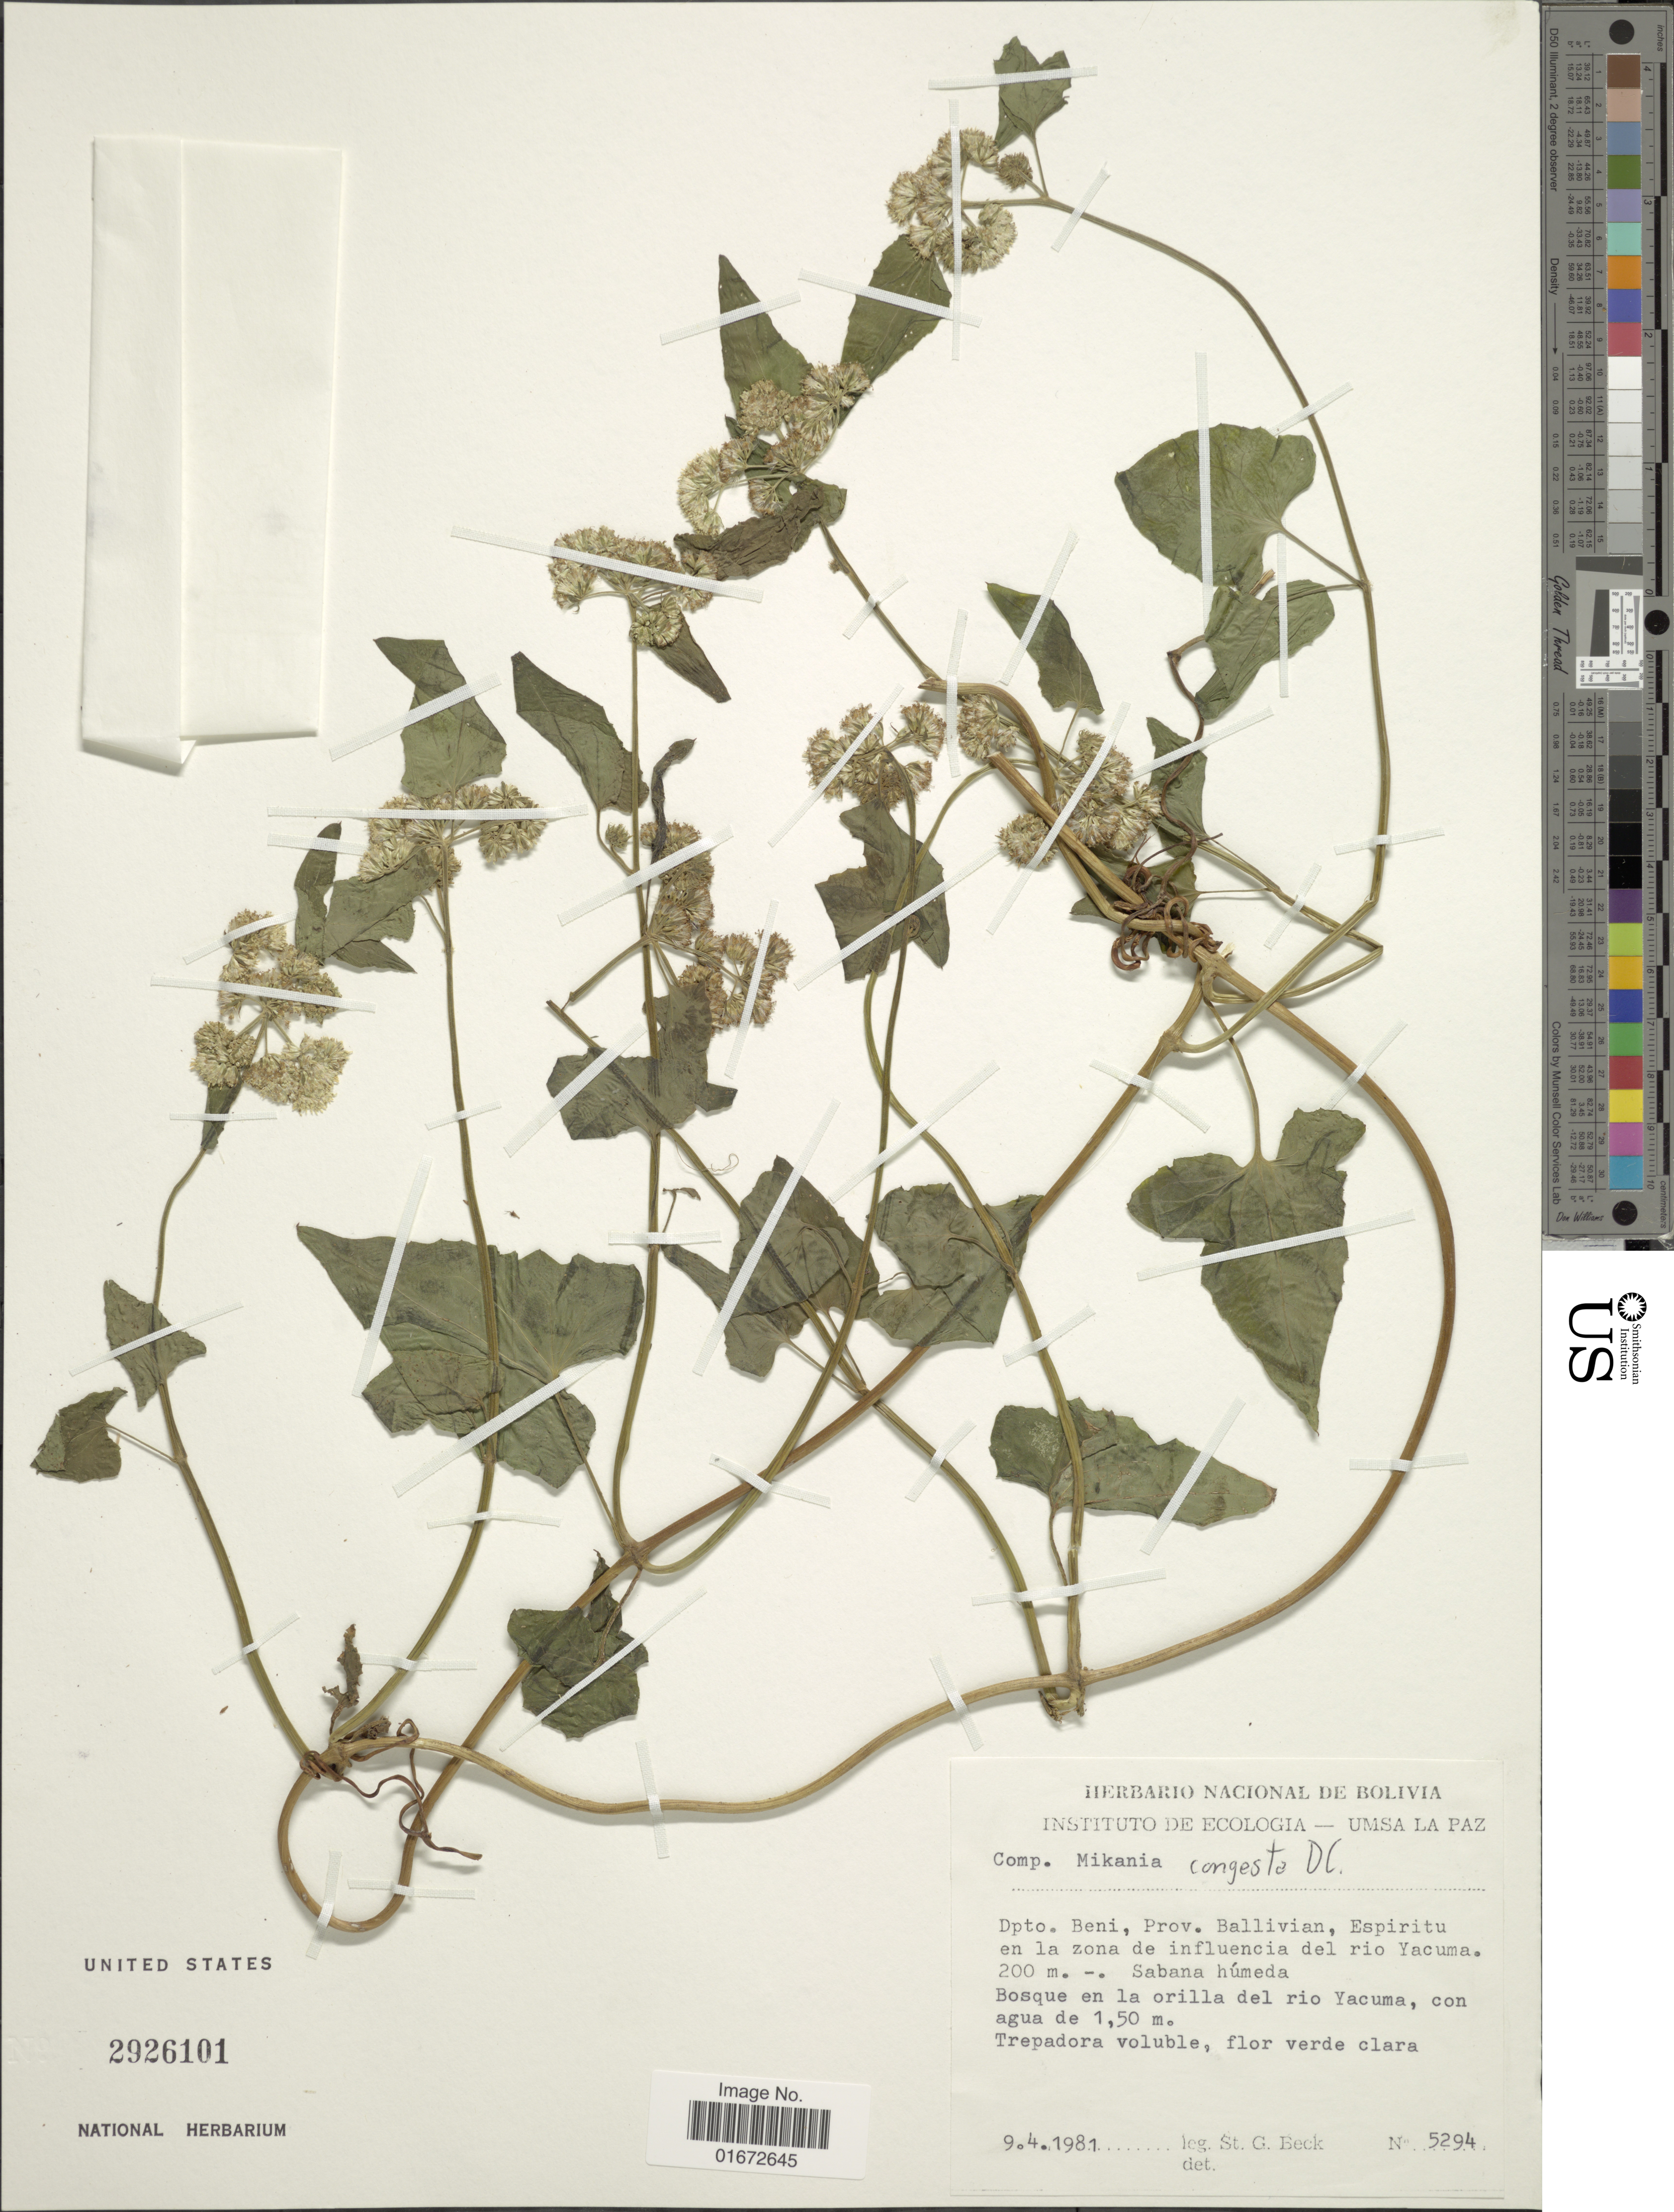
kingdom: Plantae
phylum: Tracheophyta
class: Magnoliopsida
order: Asterales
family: Asteraceae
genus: Mikania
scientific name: Mikania congesta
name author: DC.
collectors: S. G. Beck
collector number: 5294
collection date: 1981-04-09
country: Bolivia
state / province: Beni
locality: Dpto. Beni, Prov. Ballivian, Espiritu en la zona de influencia del rio Yacuma, Sabana húmeda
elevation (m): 200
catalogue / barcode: US 2926101